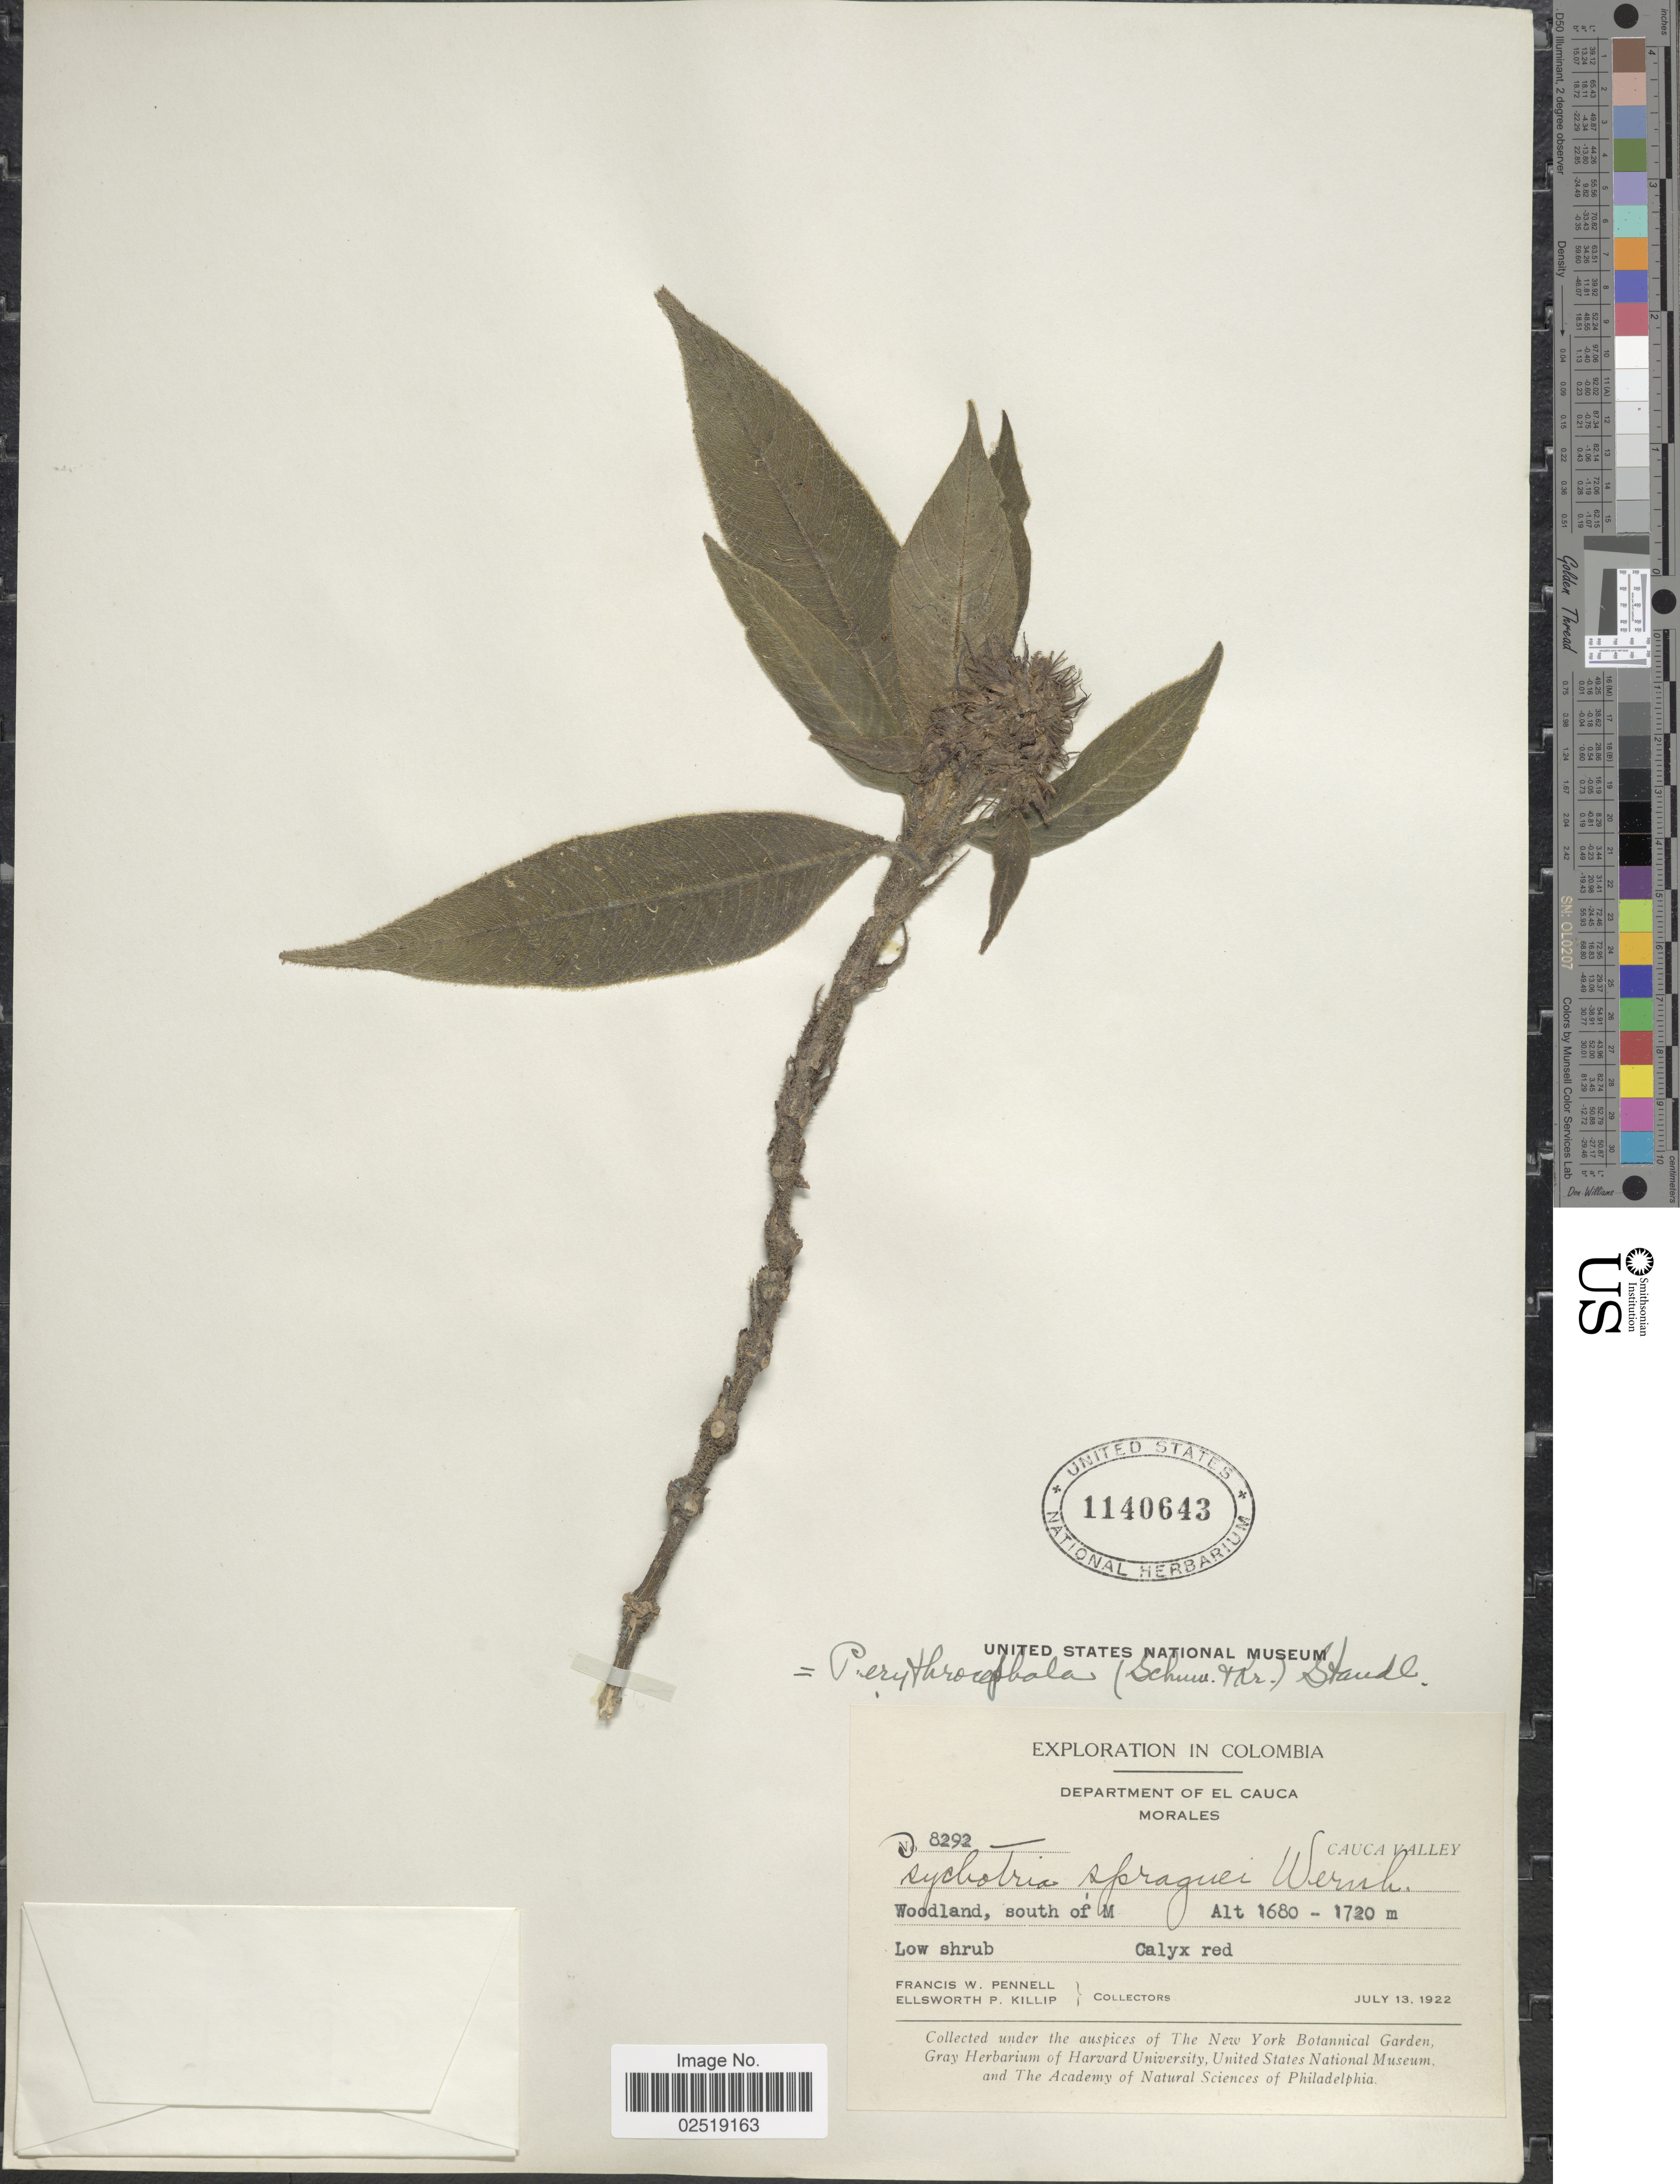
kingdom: Plantae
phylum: Tracheophyta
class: Magnoliopsida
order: Gentianales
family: Rubiaceae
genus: Psychotria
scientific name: Psychotria erythrocephala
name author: (K. Schum. & K. Krause) Standl.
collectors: F. W. Pennell & E. P. Killip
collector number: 8292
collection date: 1922-07-13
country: Colombia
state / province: Cauca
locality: Department of El Cauca. Morales. Cauca Valley. Woodland, south of M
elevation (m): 1680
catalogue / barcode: US 1140643